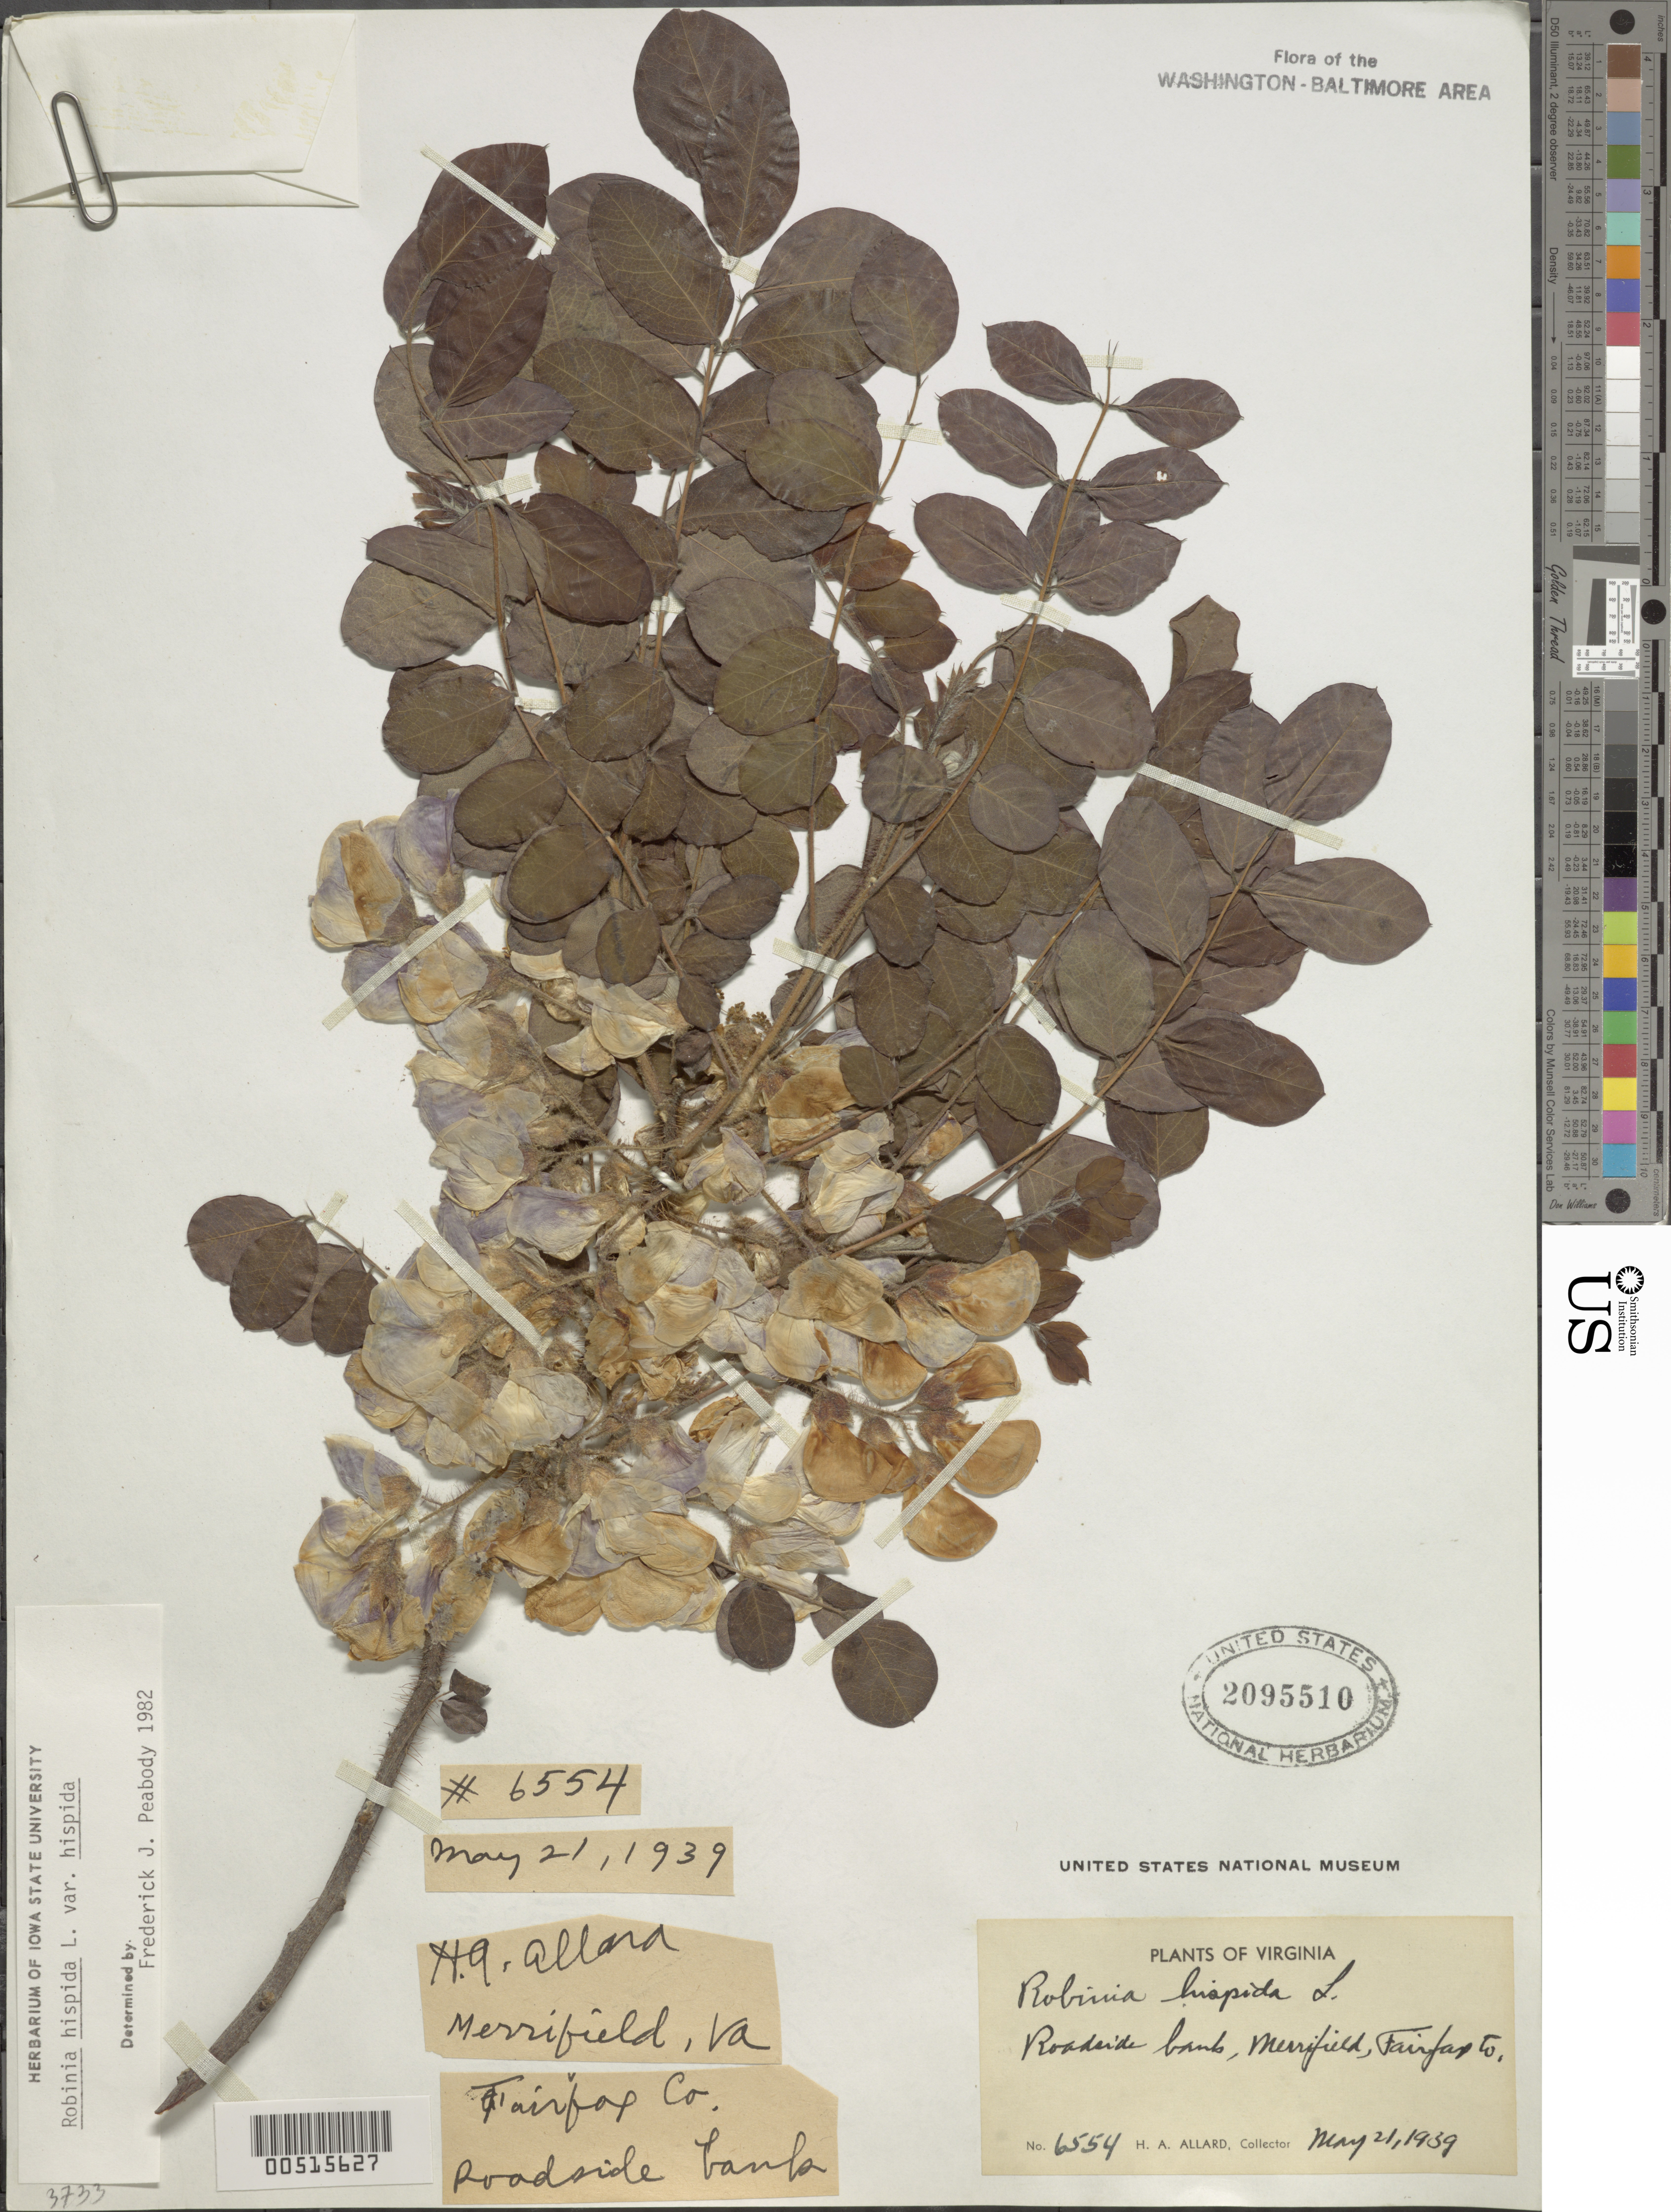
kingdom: Plantae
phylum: Tracheophyta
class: Magnoliopsida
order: Fabales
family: Fabaceae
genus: Robinia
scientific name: Robinia hispida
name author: L.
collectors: H. A. Allard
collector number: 6554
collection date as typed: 21 May 1939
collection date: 1939-05-21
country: United States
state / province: Virginia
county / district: Fairfax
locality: Merrifield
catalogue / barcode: US 2095510